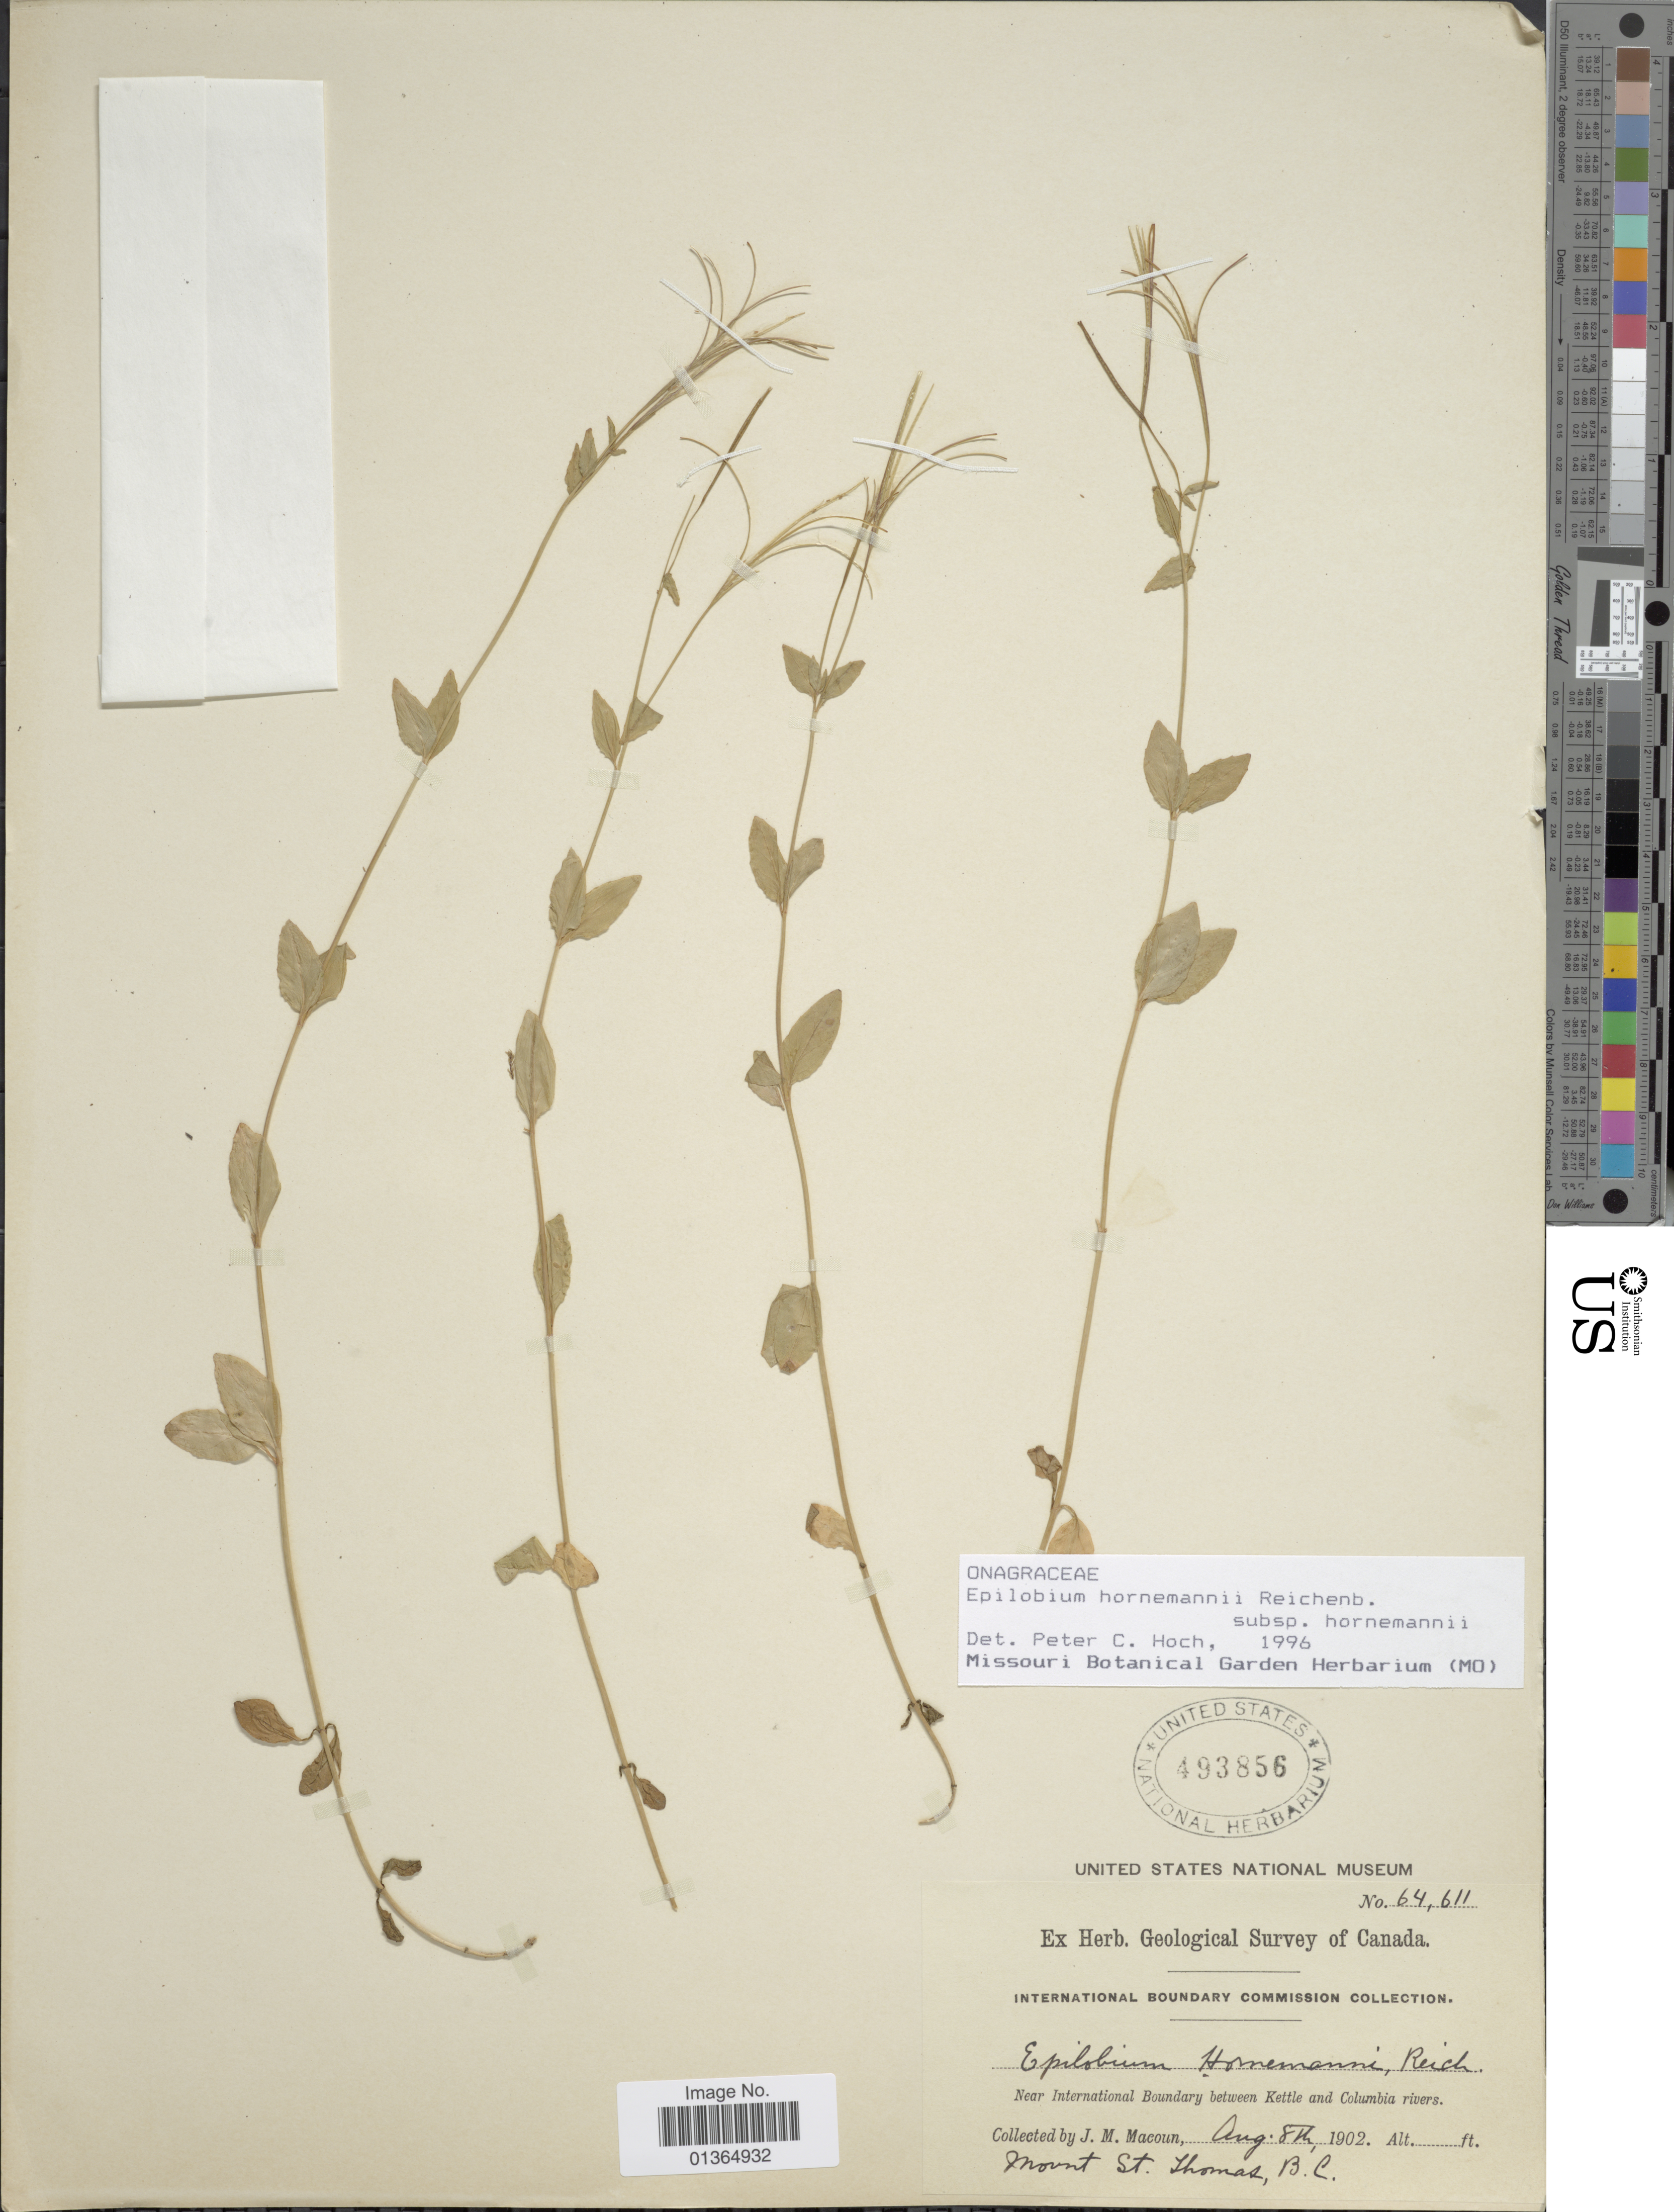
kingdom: Plantae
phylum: Tracheophyta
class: Magnoliopsida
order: Myrtales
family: Onagraceae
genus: Epilobium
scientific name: Epilobium hornemannii subsp. hornemannii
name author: Rchb.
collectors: J. M. Macoun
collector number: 64611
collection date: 1902-08-08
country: Canada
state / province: British Columbia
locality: Near International Boundary between Kettle and Columbia rivers. Mount St. Thomas.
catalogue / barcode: US 493856